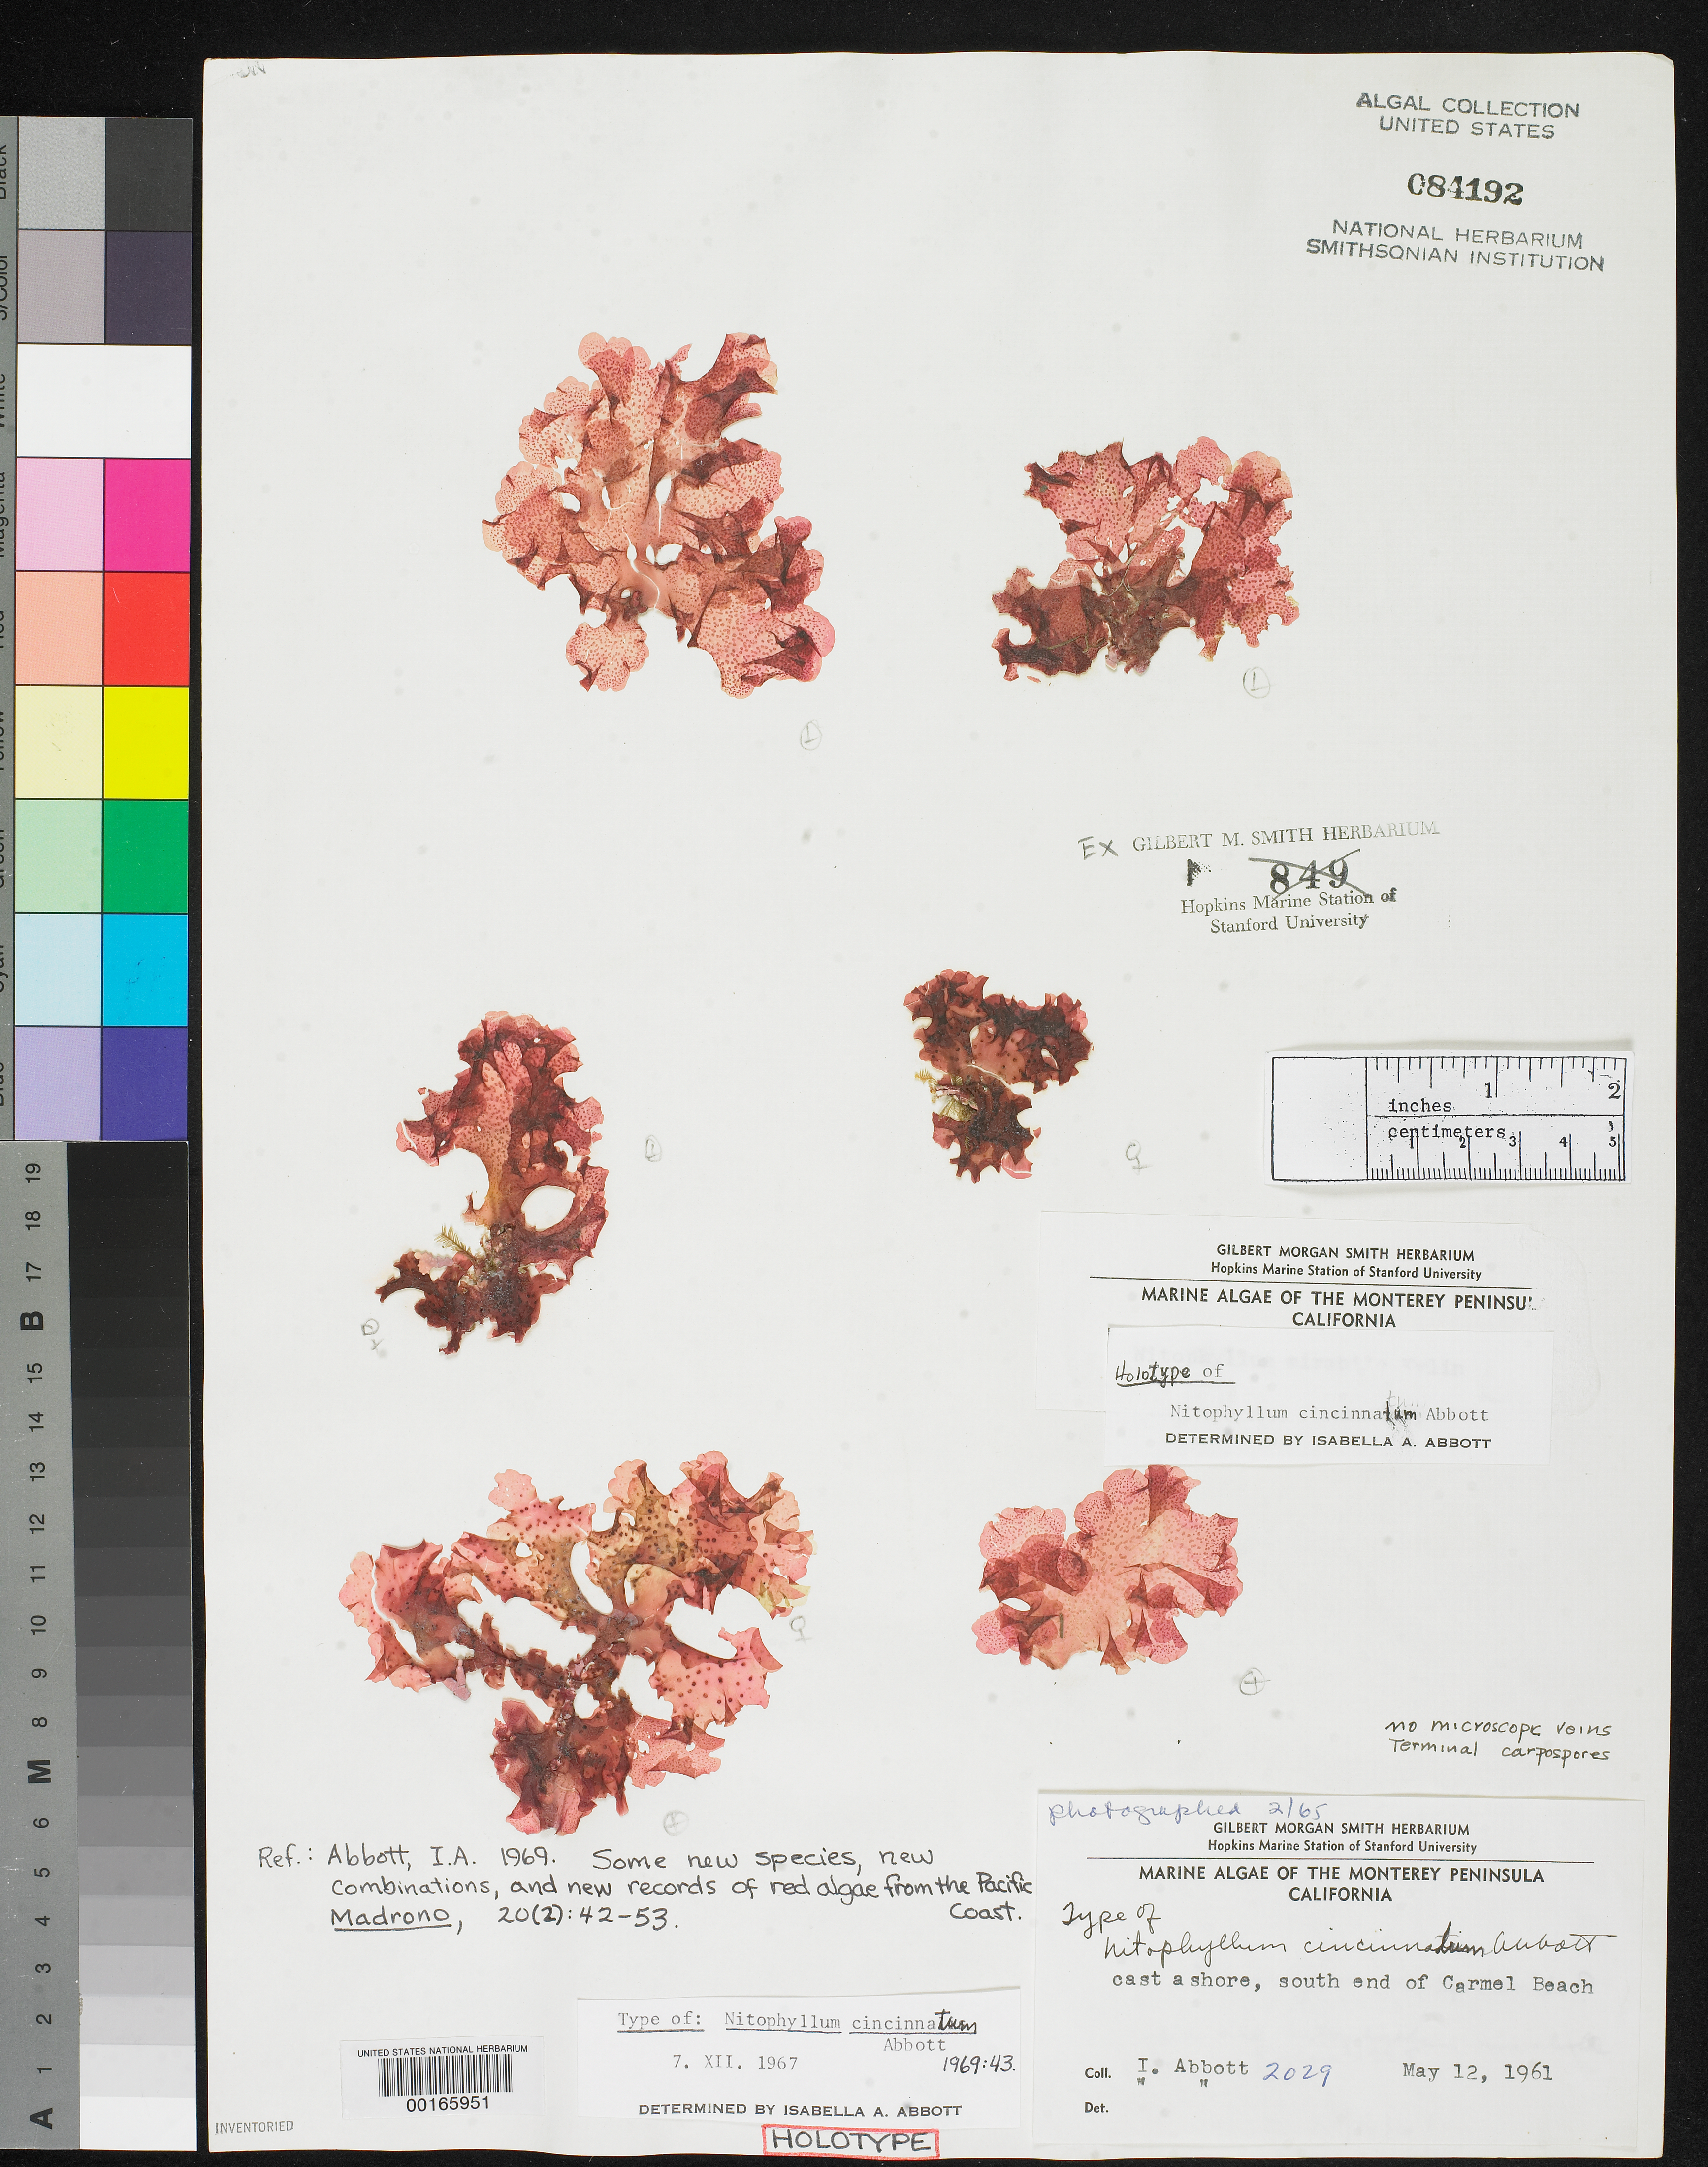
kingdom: Plantae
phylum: Rhodophyta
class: Florideophyceae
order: Ceramiales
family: Delesseriaceae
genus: Nitophyllum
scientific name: Nitophyllum cincinnatum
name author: I.A. Abbott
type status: Holotype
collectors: I. A. Abbott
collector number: IAA 2029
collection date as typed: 12 May 1961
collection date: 1961-05-12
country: United States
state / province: California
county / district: Monterey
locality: Carmel Beach.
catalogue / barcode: US 84192